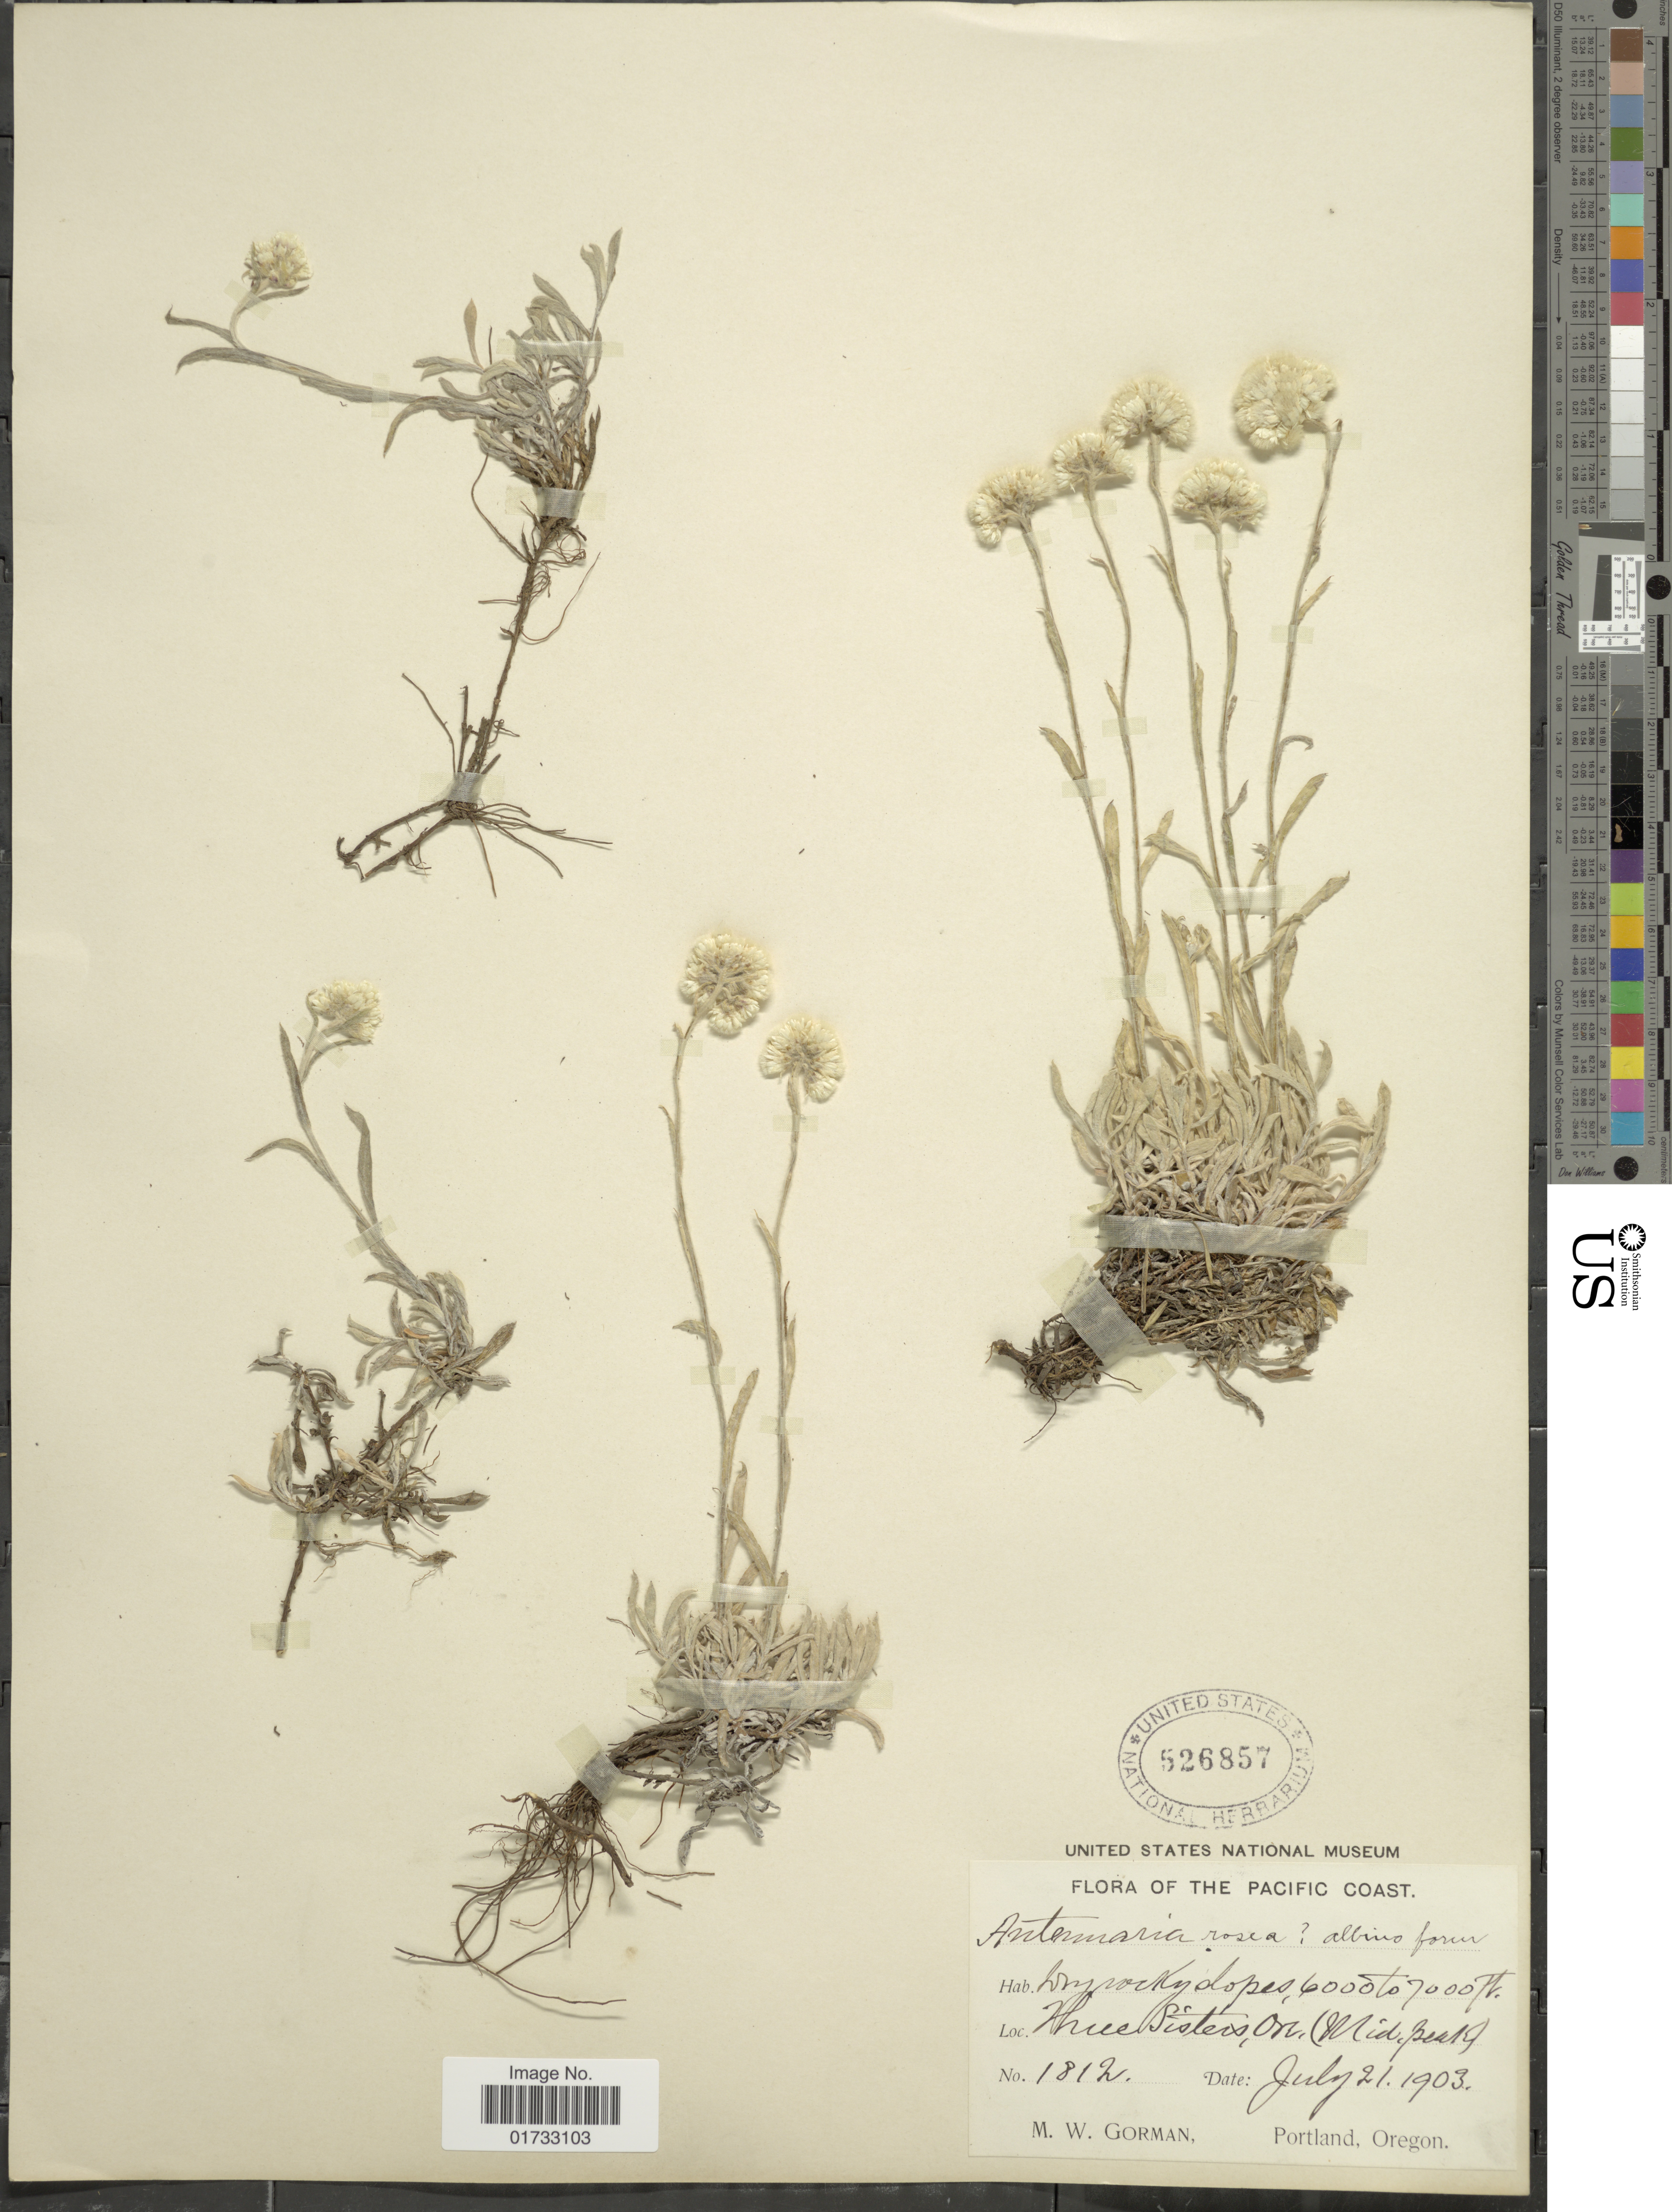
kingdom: Plantae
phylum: Tracheophyta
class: Magnoliopsida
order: Asterales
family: Asteraceae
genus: Antennaria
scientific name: Antennaria rosea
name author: Greene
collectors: M. W. Gorman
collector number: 1812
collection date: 1903-07-21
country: United States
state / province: Oregon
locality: Pacific Coast, Three Sisters (Mid Peak), dry rocky slopes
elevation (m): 1829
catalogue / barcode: US 526857